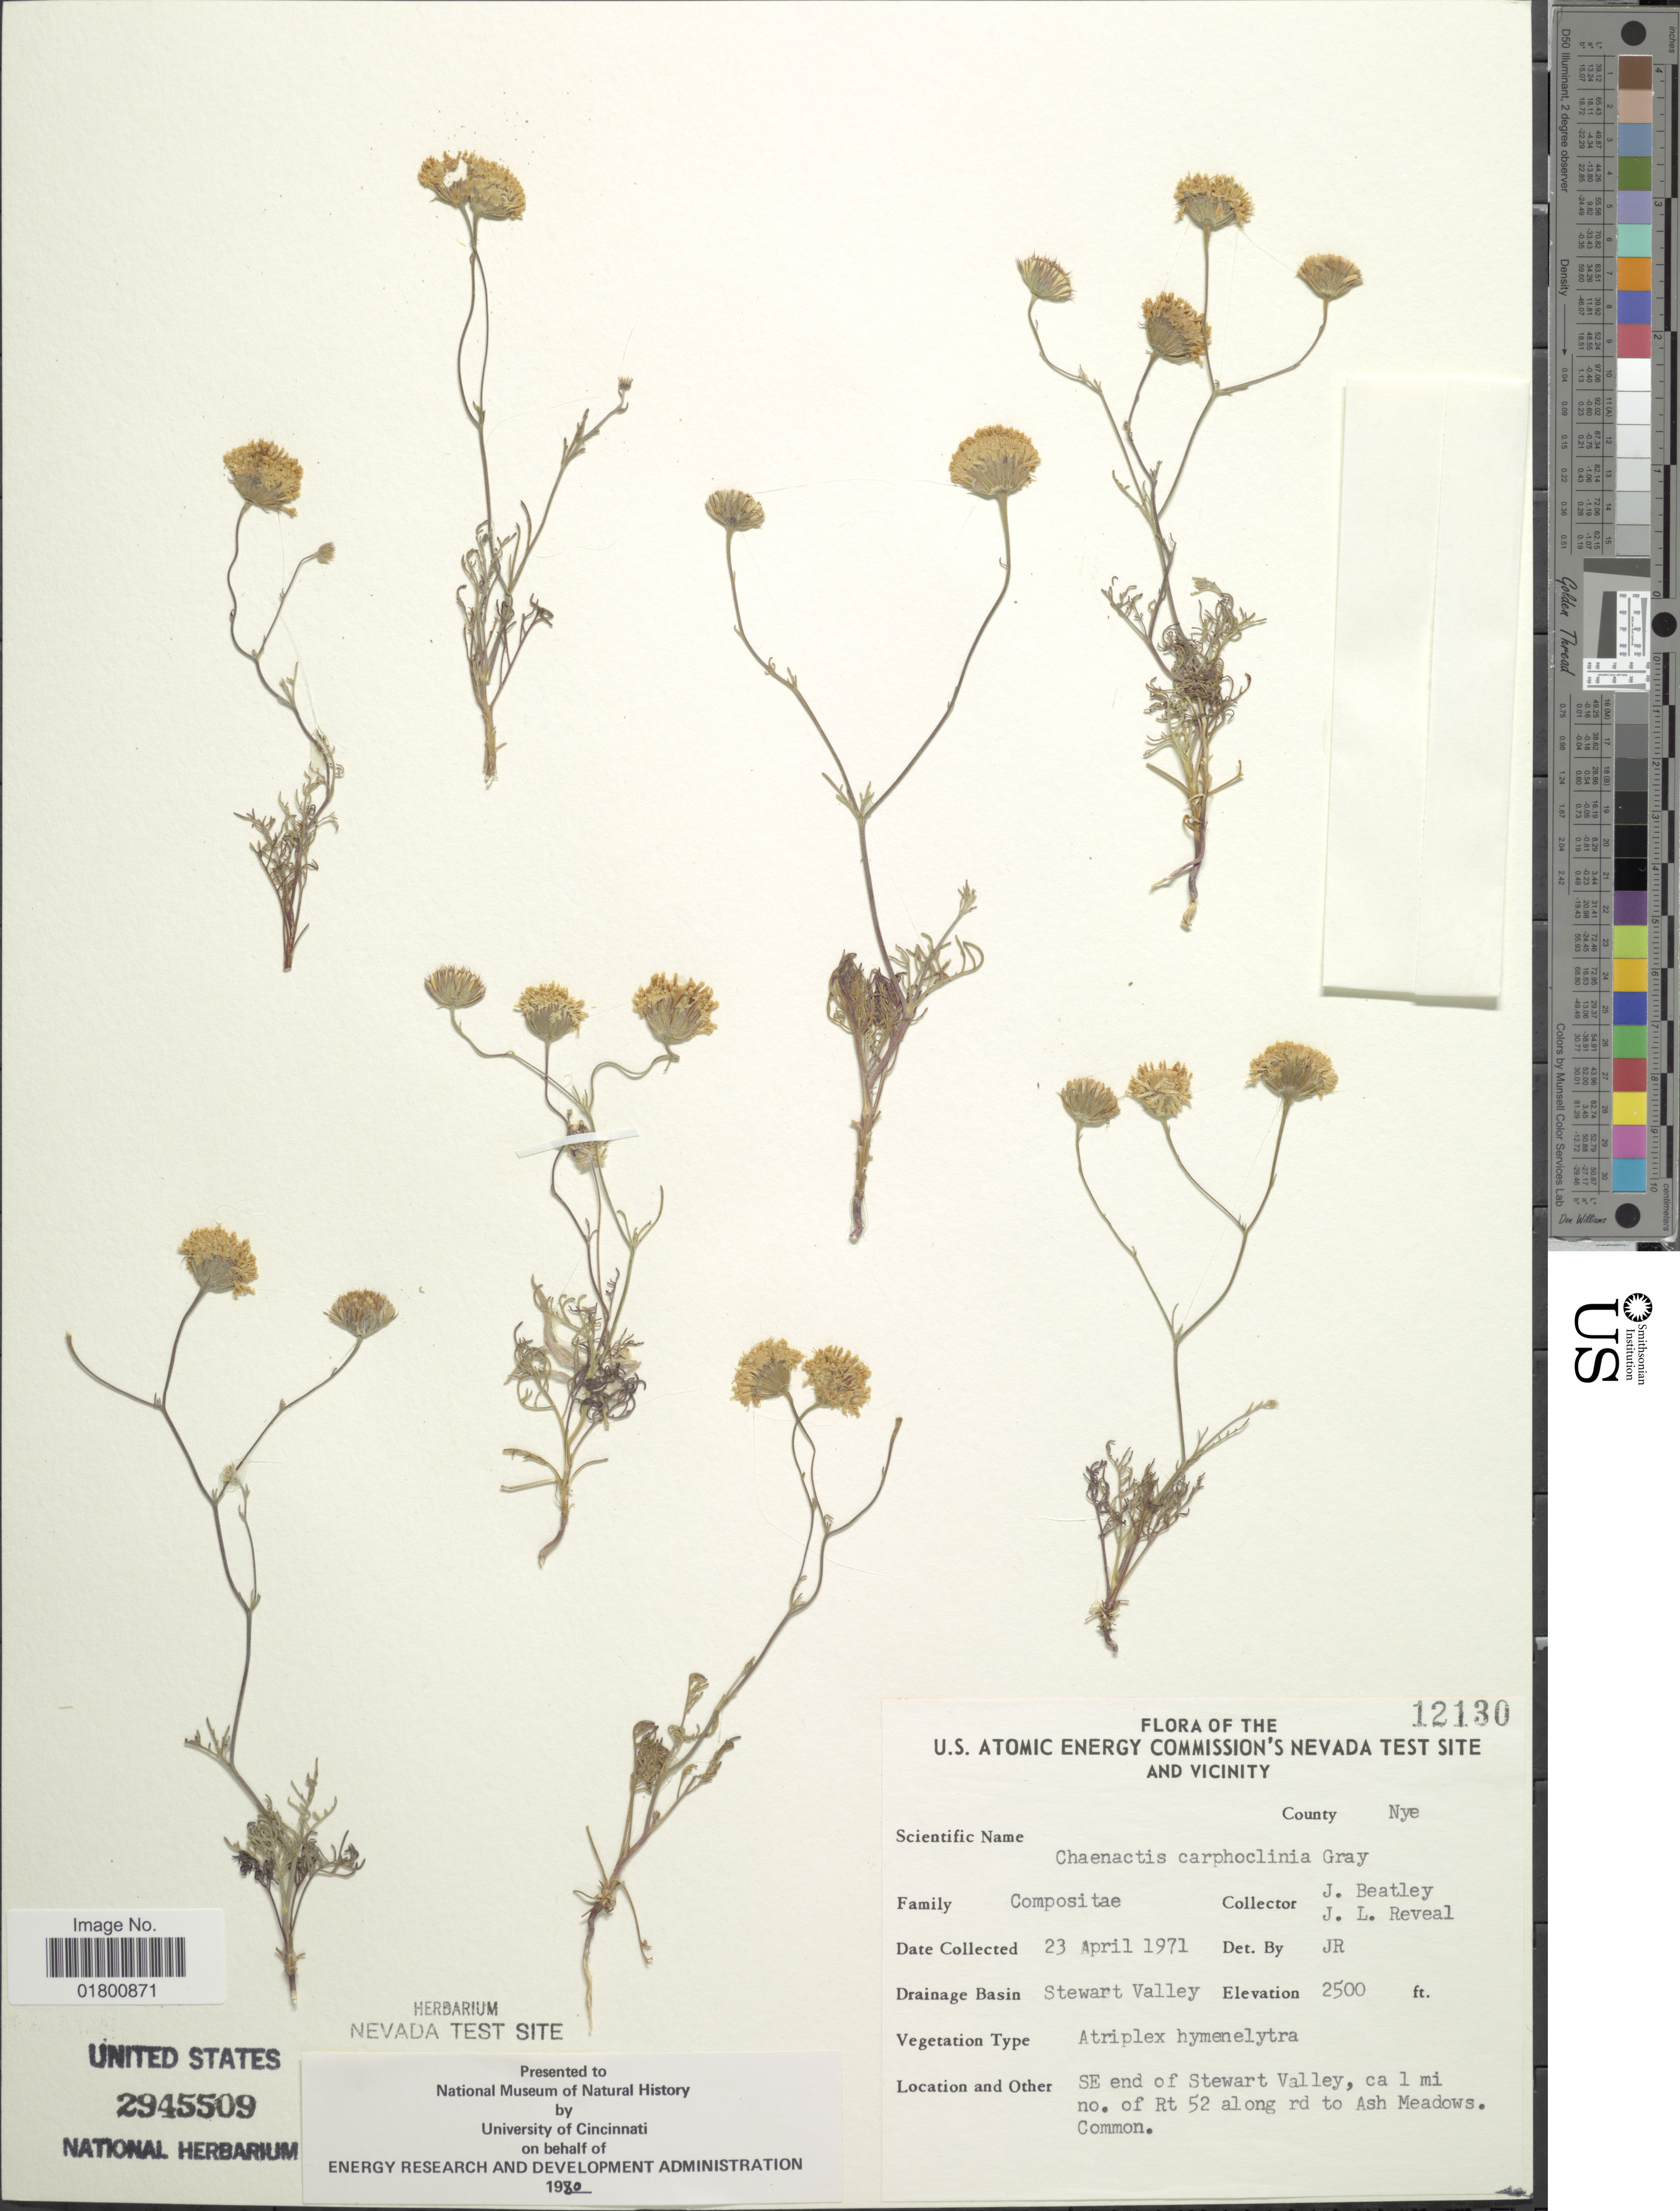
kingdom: Plantae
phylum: Tracheophyta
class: Magnoliopsida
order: Asterales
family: Asteraceae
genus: Chaenactis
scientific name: Chaenactis carphoclinia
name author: A. Gray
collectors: J. C. Beatley & J. L. Reveal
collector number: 12130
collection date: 1971-04-23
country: United States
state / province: Nevada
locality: U.S. Atomic Energy Commission's Nevada Test Site and Vicinity, County Nye, Stewart Valley, SE end of Stewart Valley, ca 1 mi no. of Rt 52 along rd to Ash Meadows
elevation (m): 762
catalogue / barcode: US 2945509